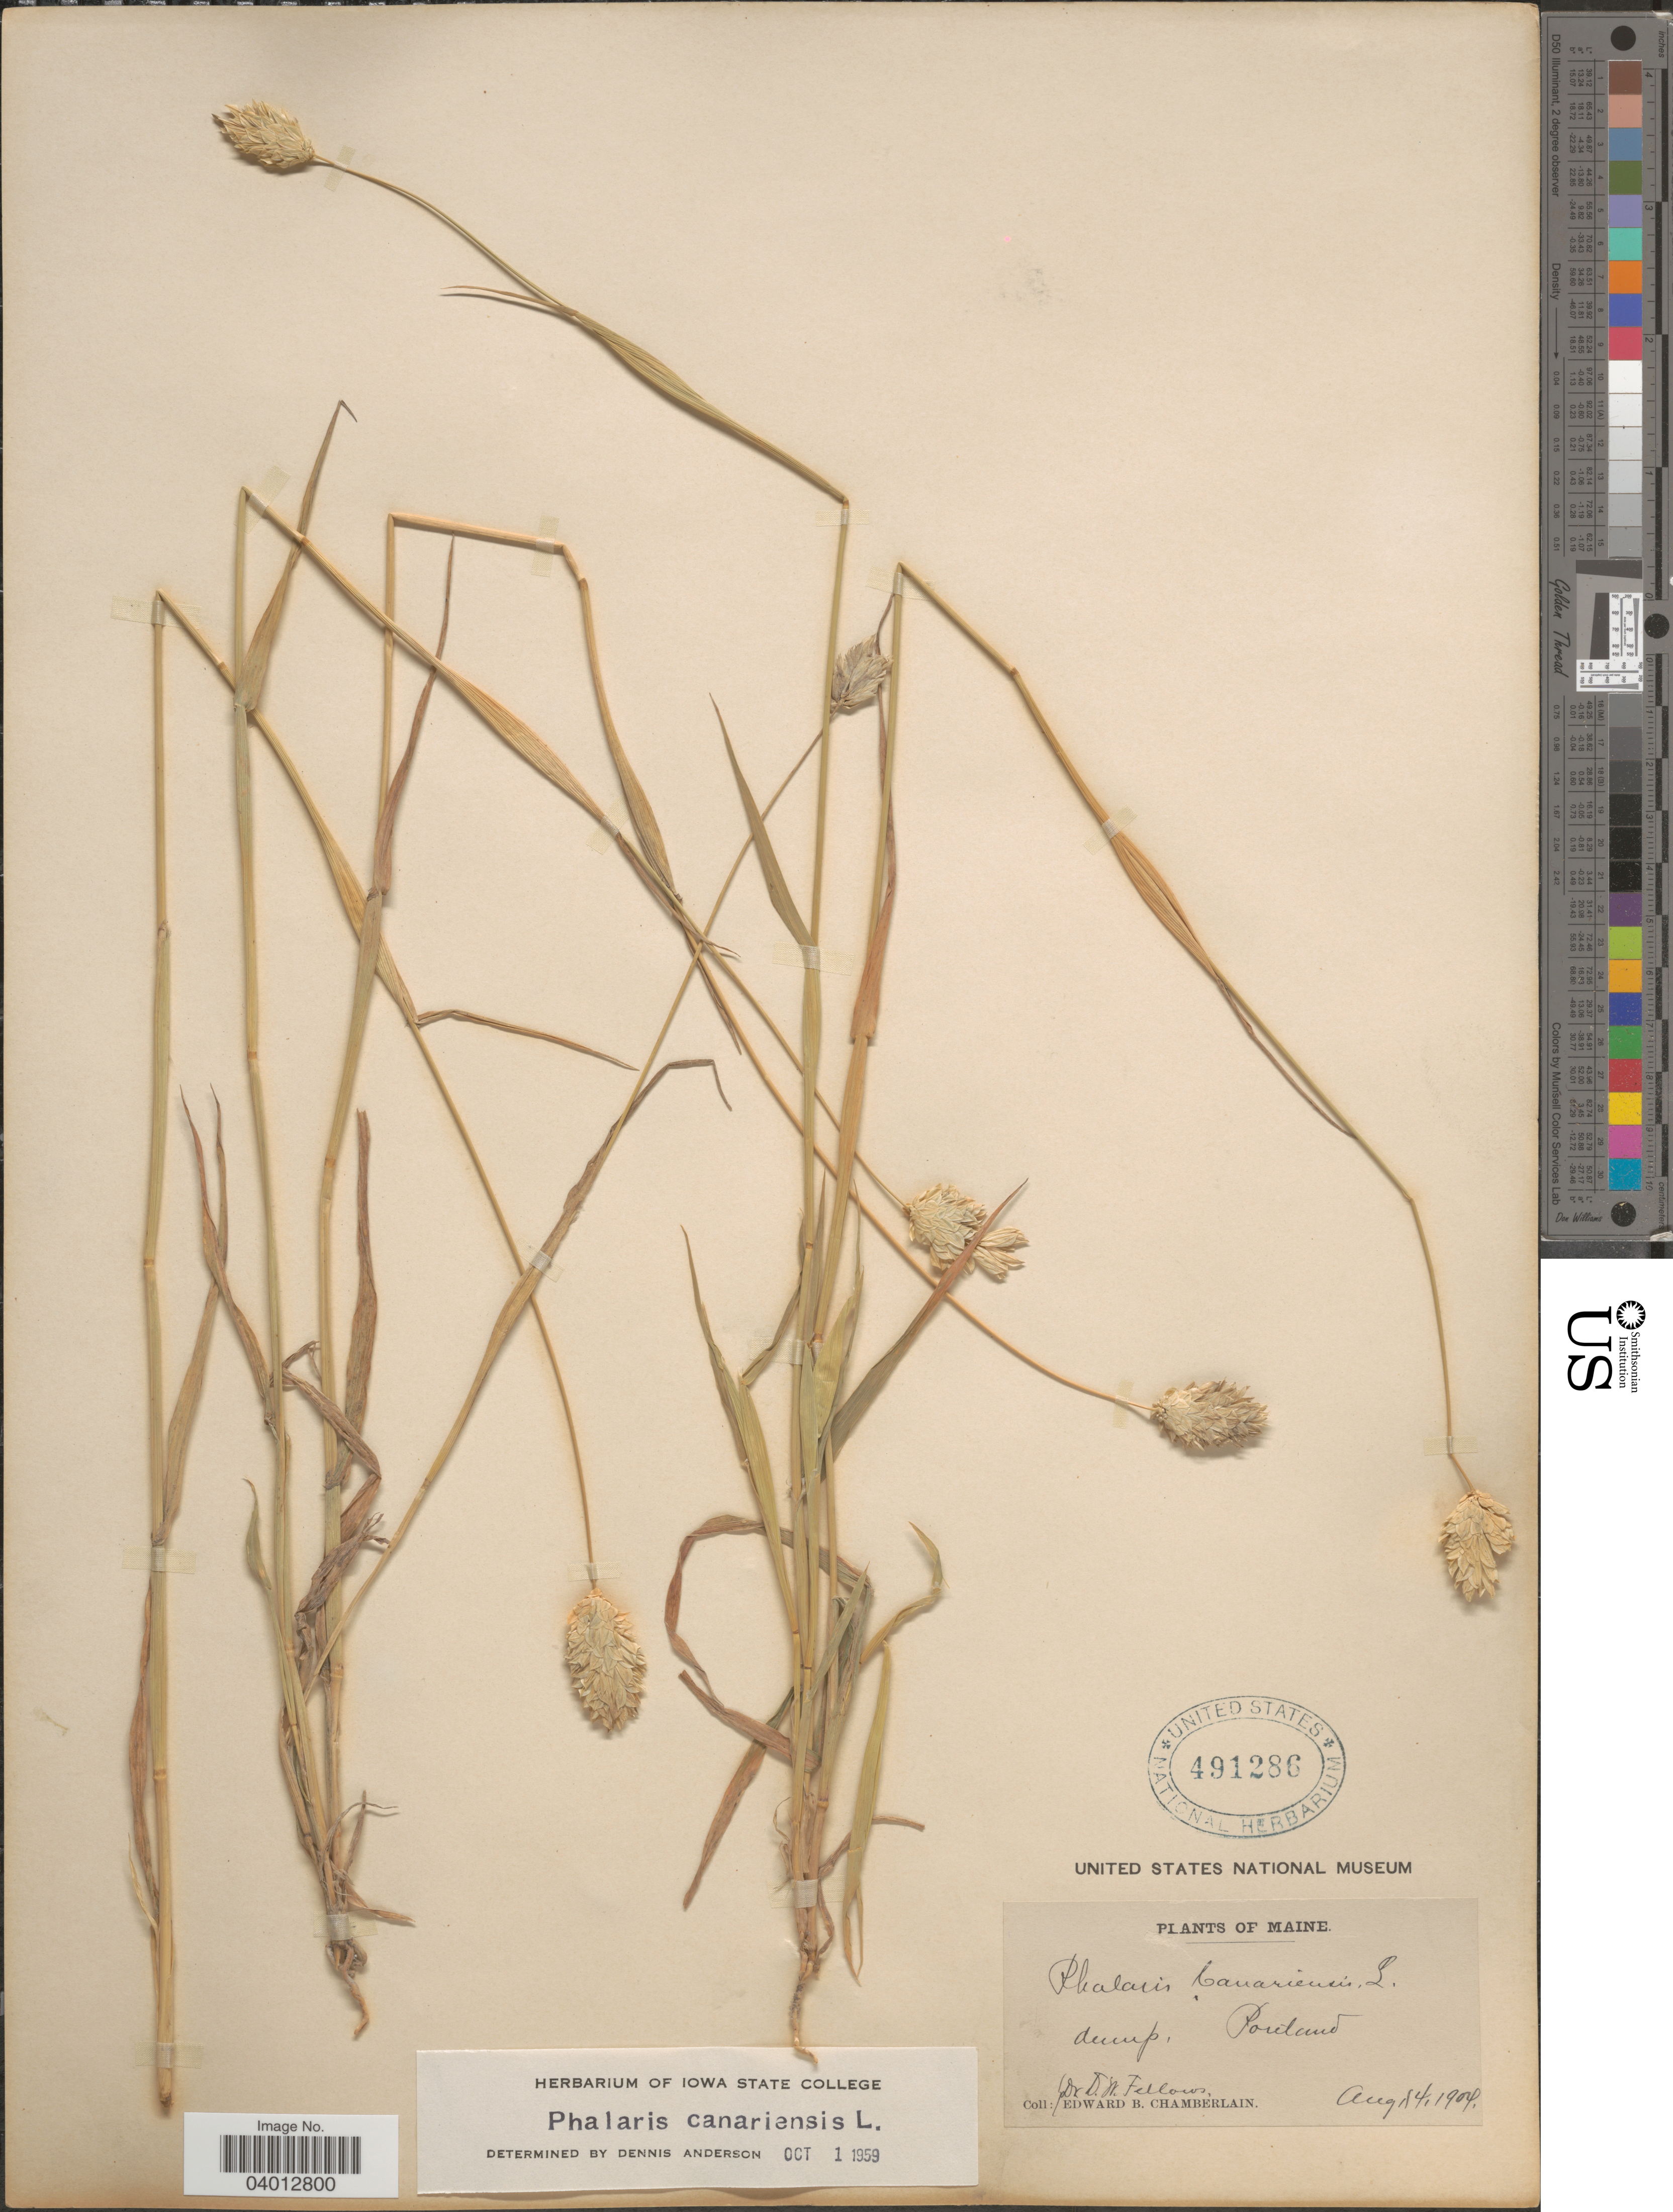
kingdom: Plantae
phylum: Tracheophyta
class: Liliopsida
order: Poales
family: Poaceae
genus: Phalaris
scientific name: Phalaris canariensis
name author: L.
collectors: D. W. Fellows & E. Chamberlain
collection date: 1904-08-14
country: United States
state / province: Maine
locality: Portland.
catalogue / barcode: US 491286